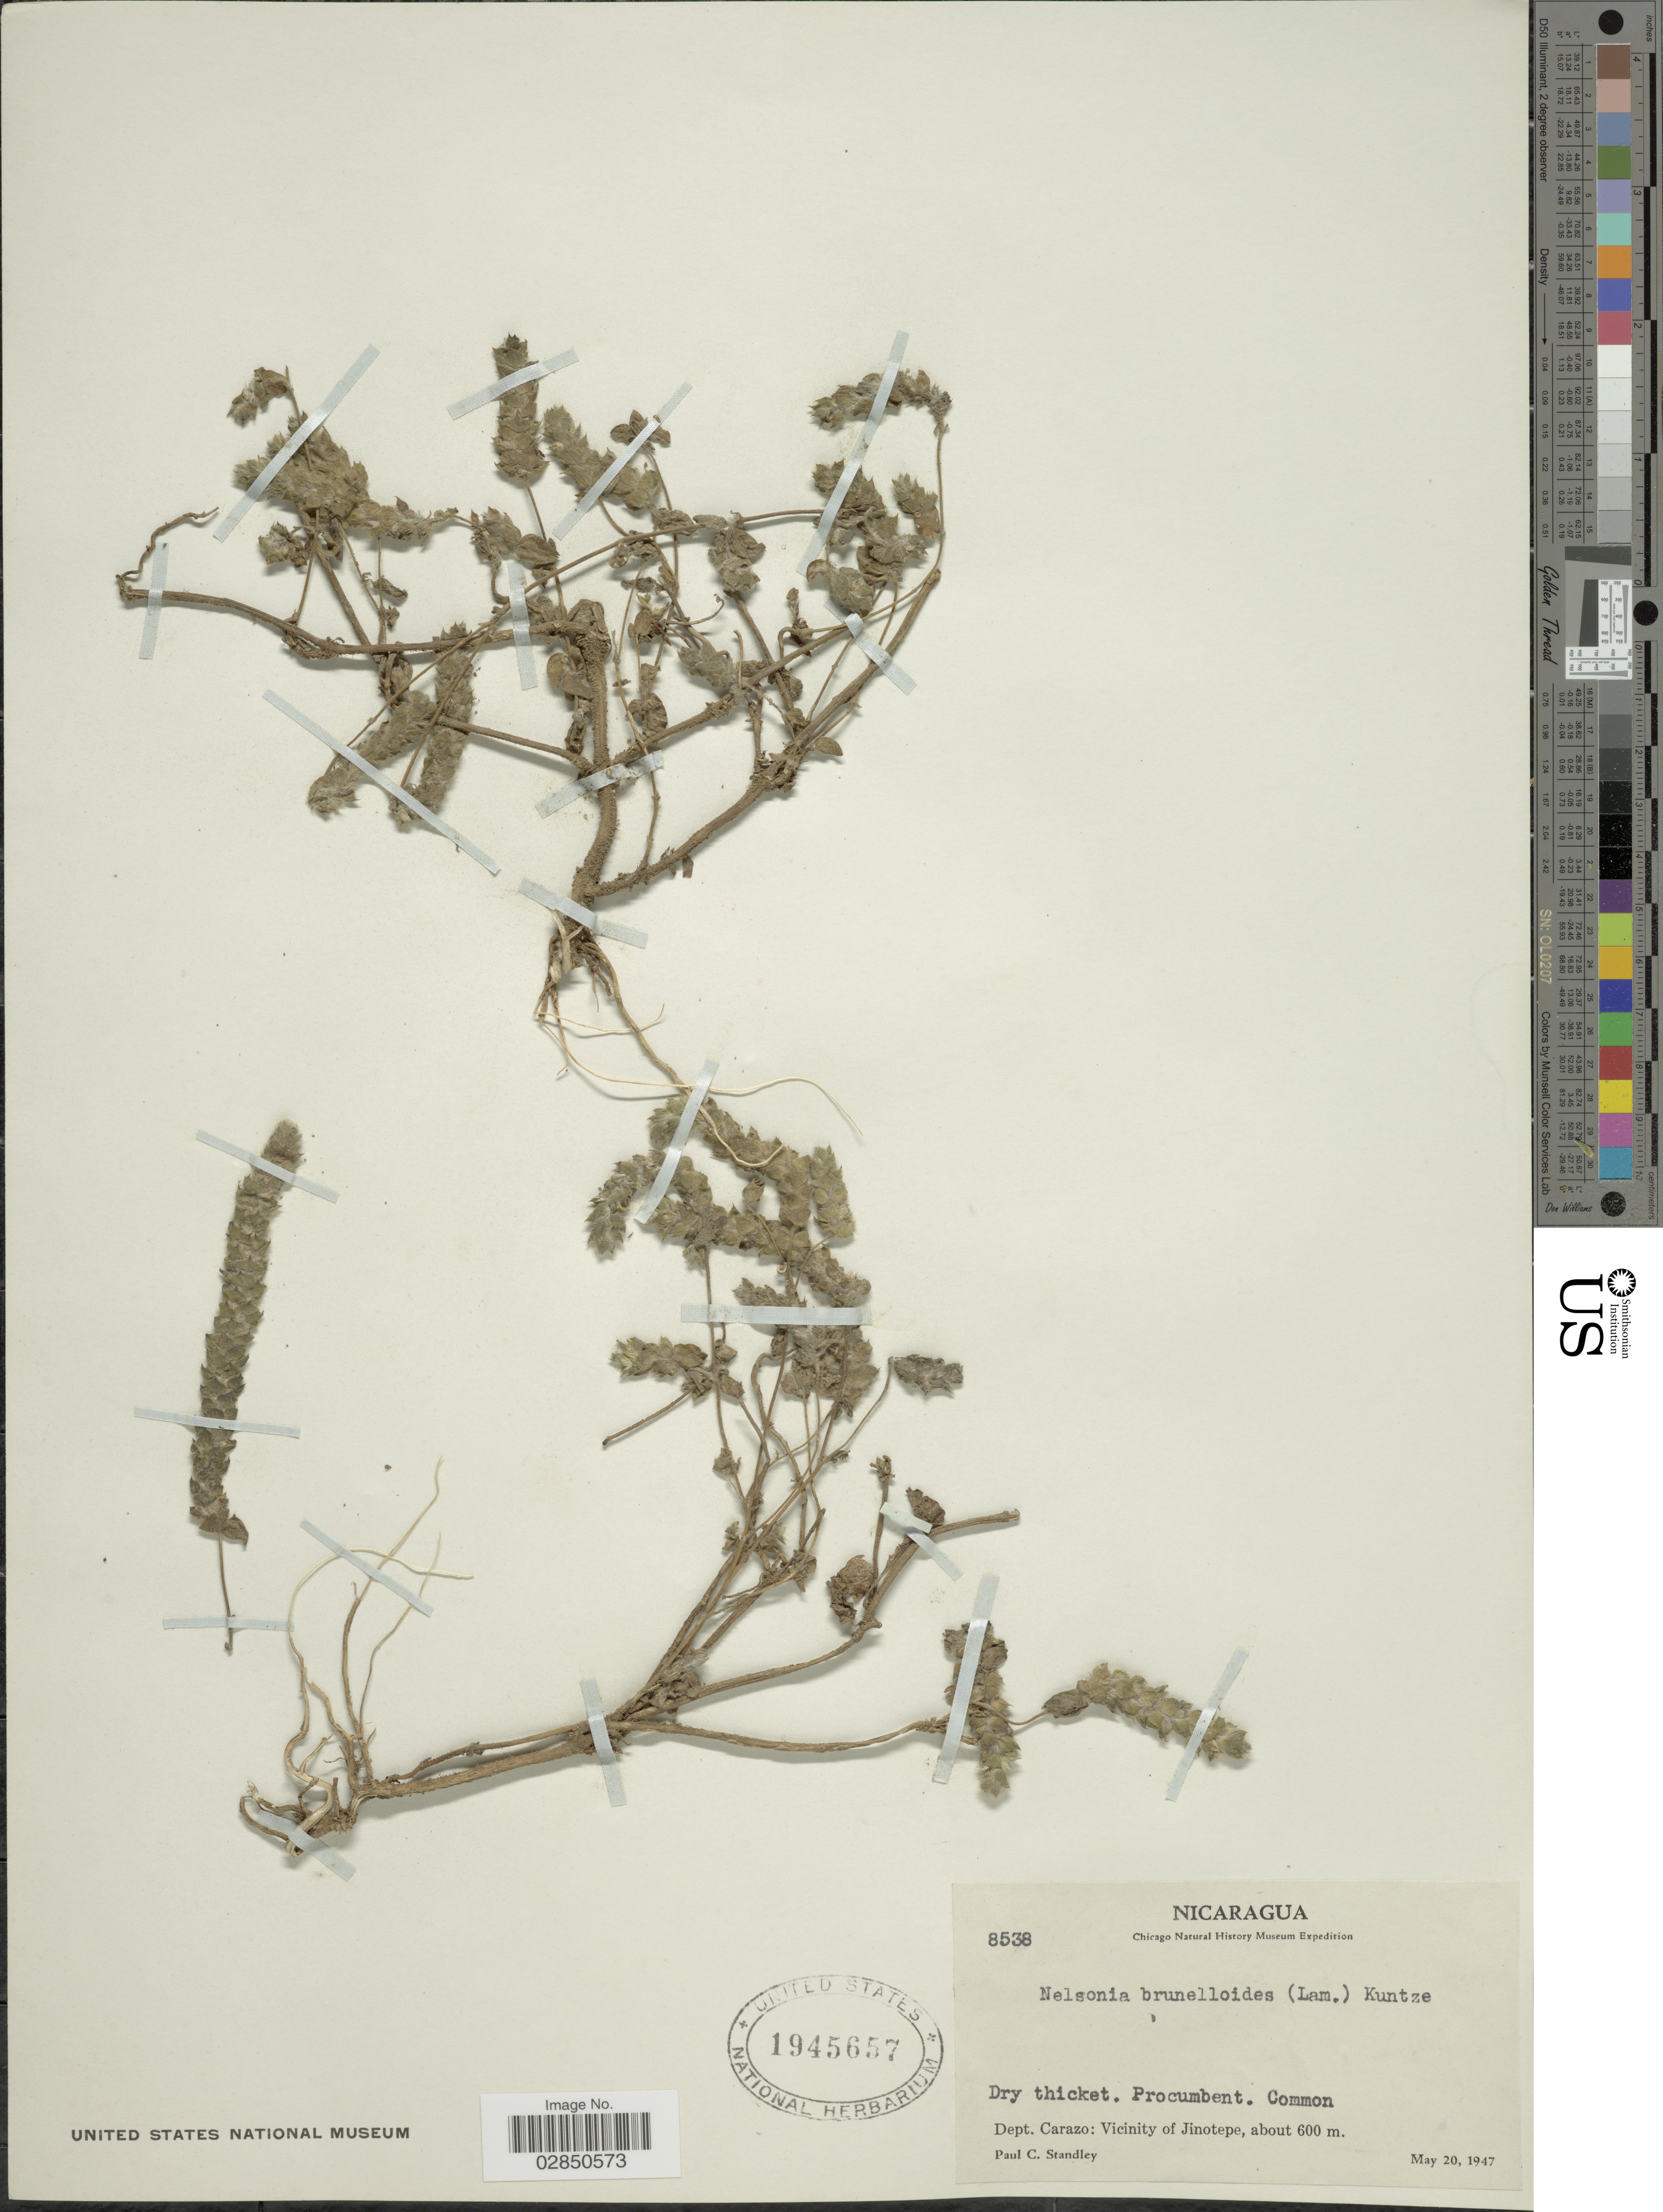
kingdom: Plantae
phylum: Tracheophyta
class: Magnoliopsida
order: Lamiales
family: Acanthaceae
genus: Nelsonia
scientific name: Nelsonia brunelloides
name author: (Lam.) Kuntze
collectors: P. C. Standley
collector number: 8538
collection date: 1947-05-20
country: Nicaragua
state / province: Carazo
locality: Dept. Carazo: Vicinity of Jinotepe.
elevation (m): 600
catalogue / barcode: US 1945657